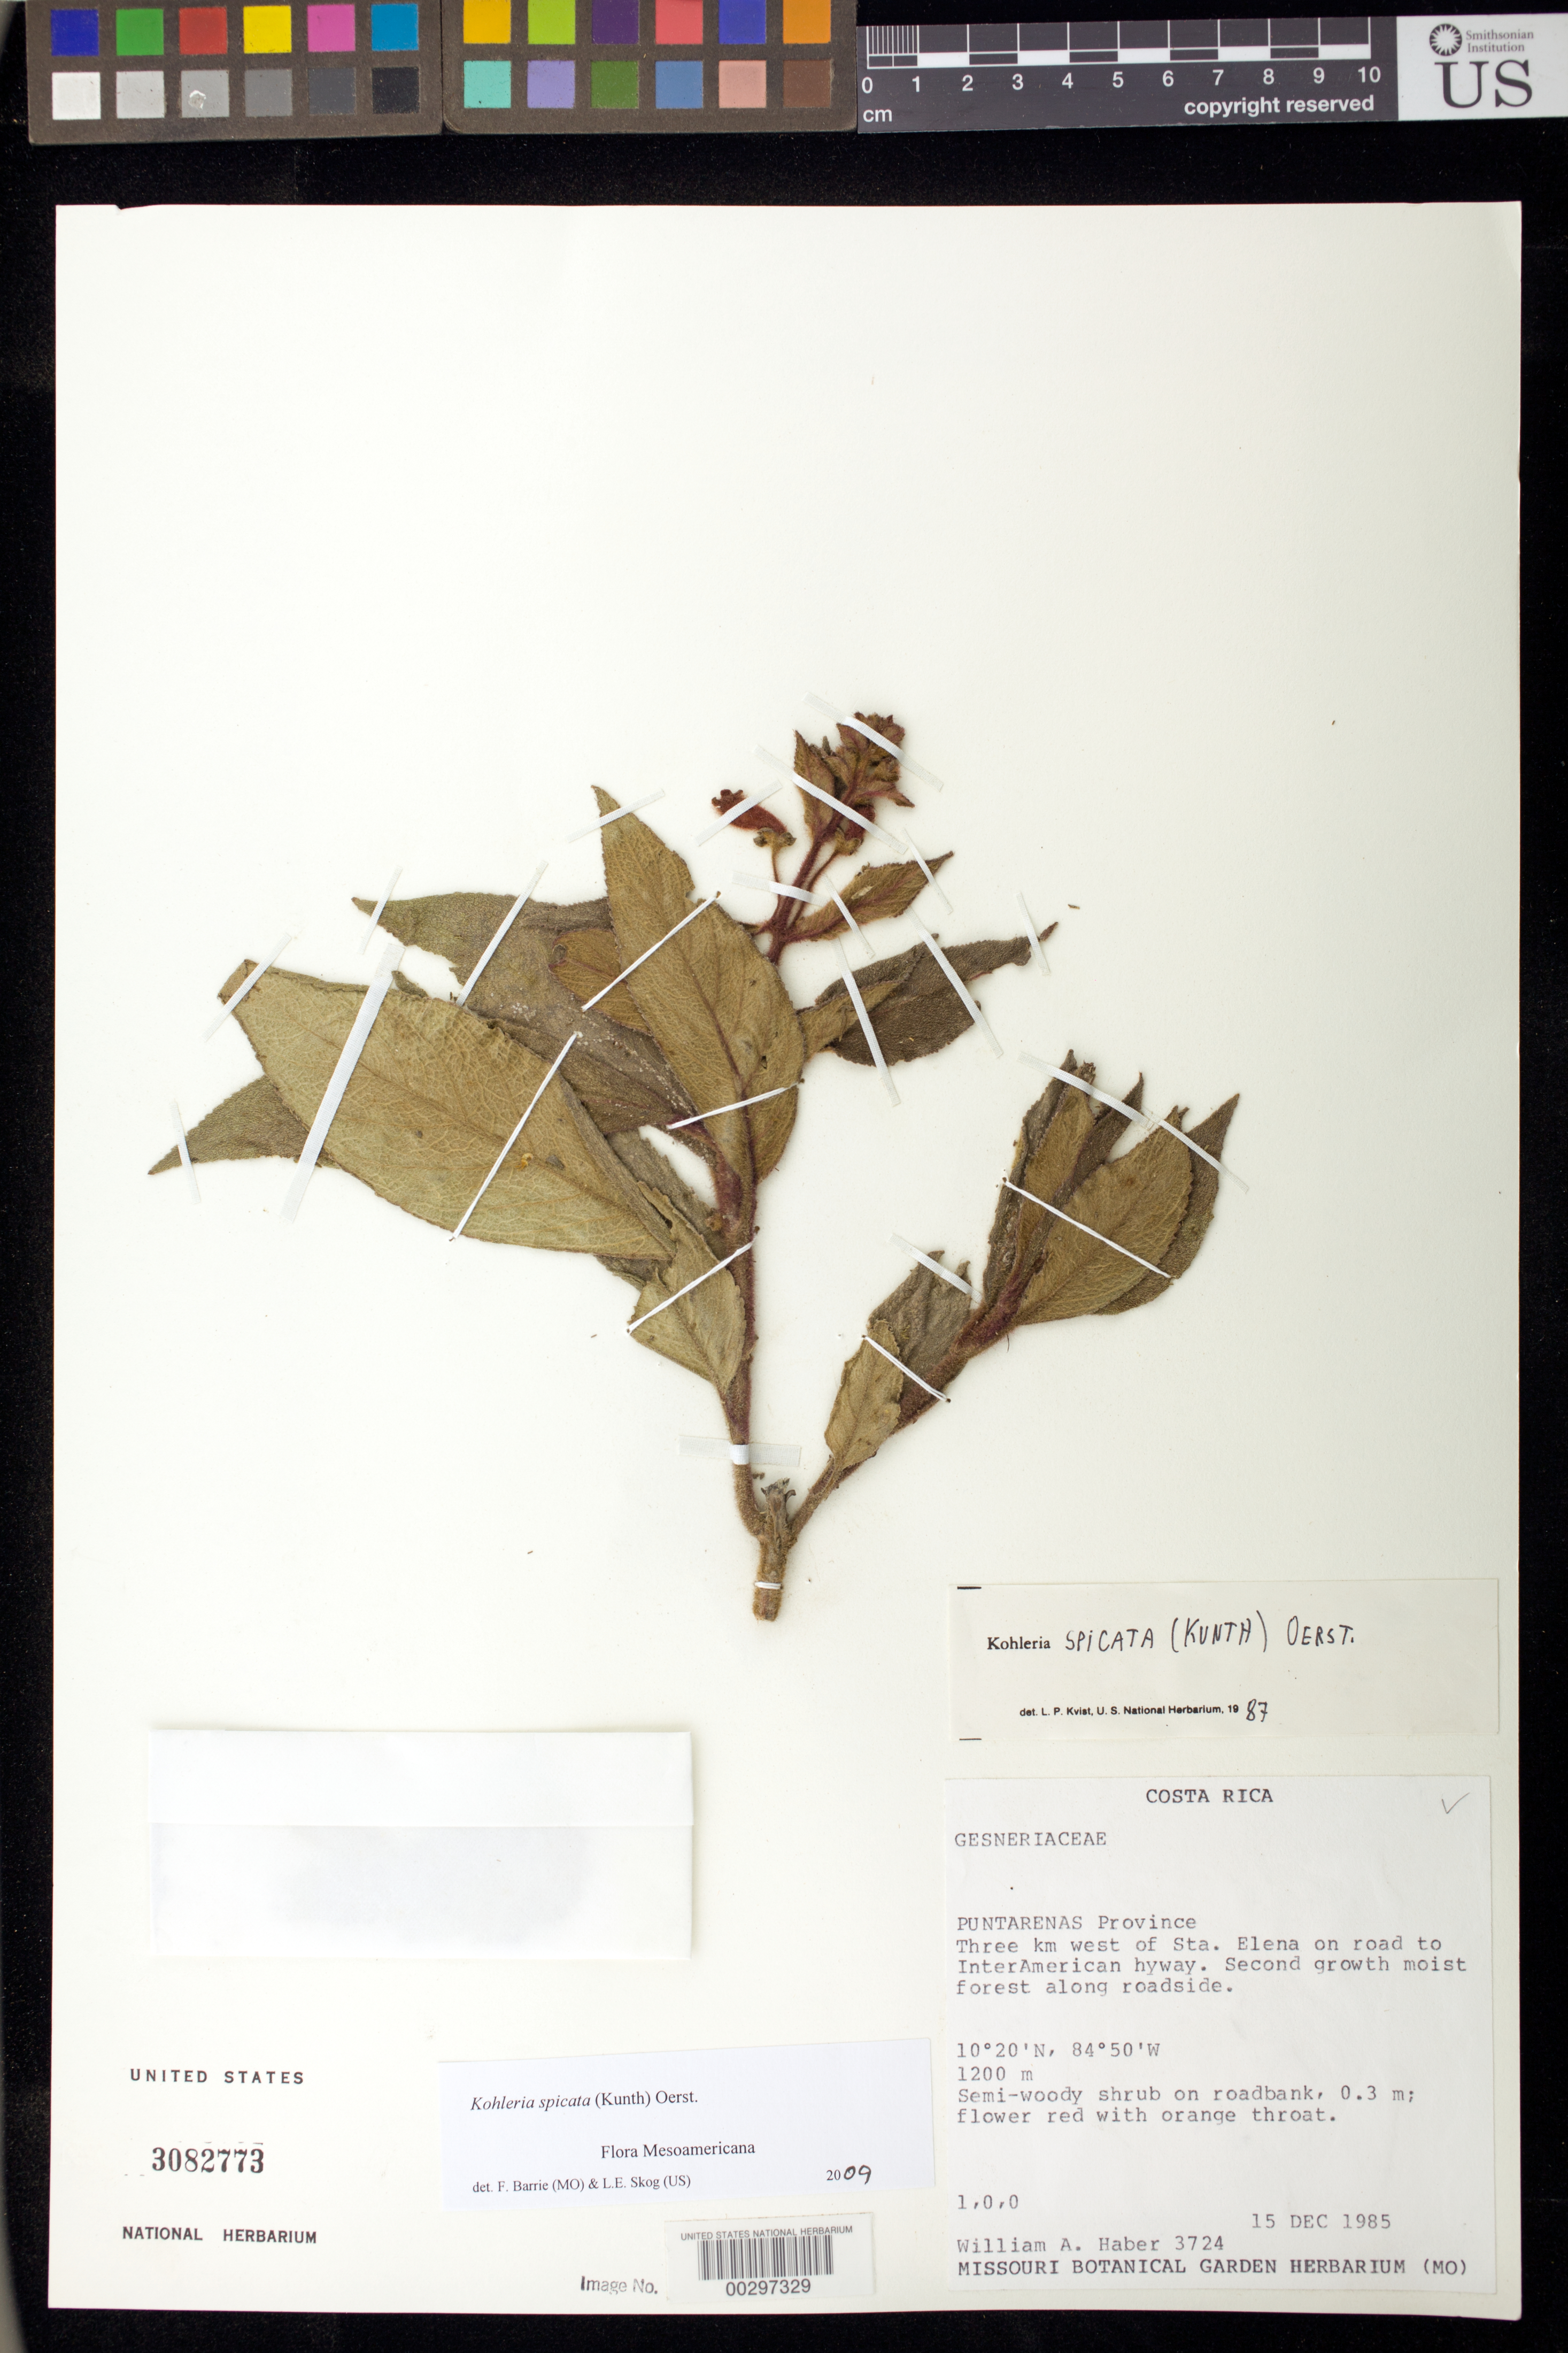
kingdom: Plantae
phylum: Tracheophyta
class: Magnoliopsida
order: Lamiales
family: Gesneriaceae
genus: Kohleria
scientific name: Kohleria spicata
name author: (Kunth) Oerst.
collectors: W. A. Haber & E. Bello C.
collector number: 3724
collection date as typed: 15 Dec 1985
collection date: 1985-12-15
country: Costa Rica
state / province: Puntarenas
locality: W of Sta. Elena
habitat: Second growth moist forest along roadside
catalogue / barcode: US 3082773